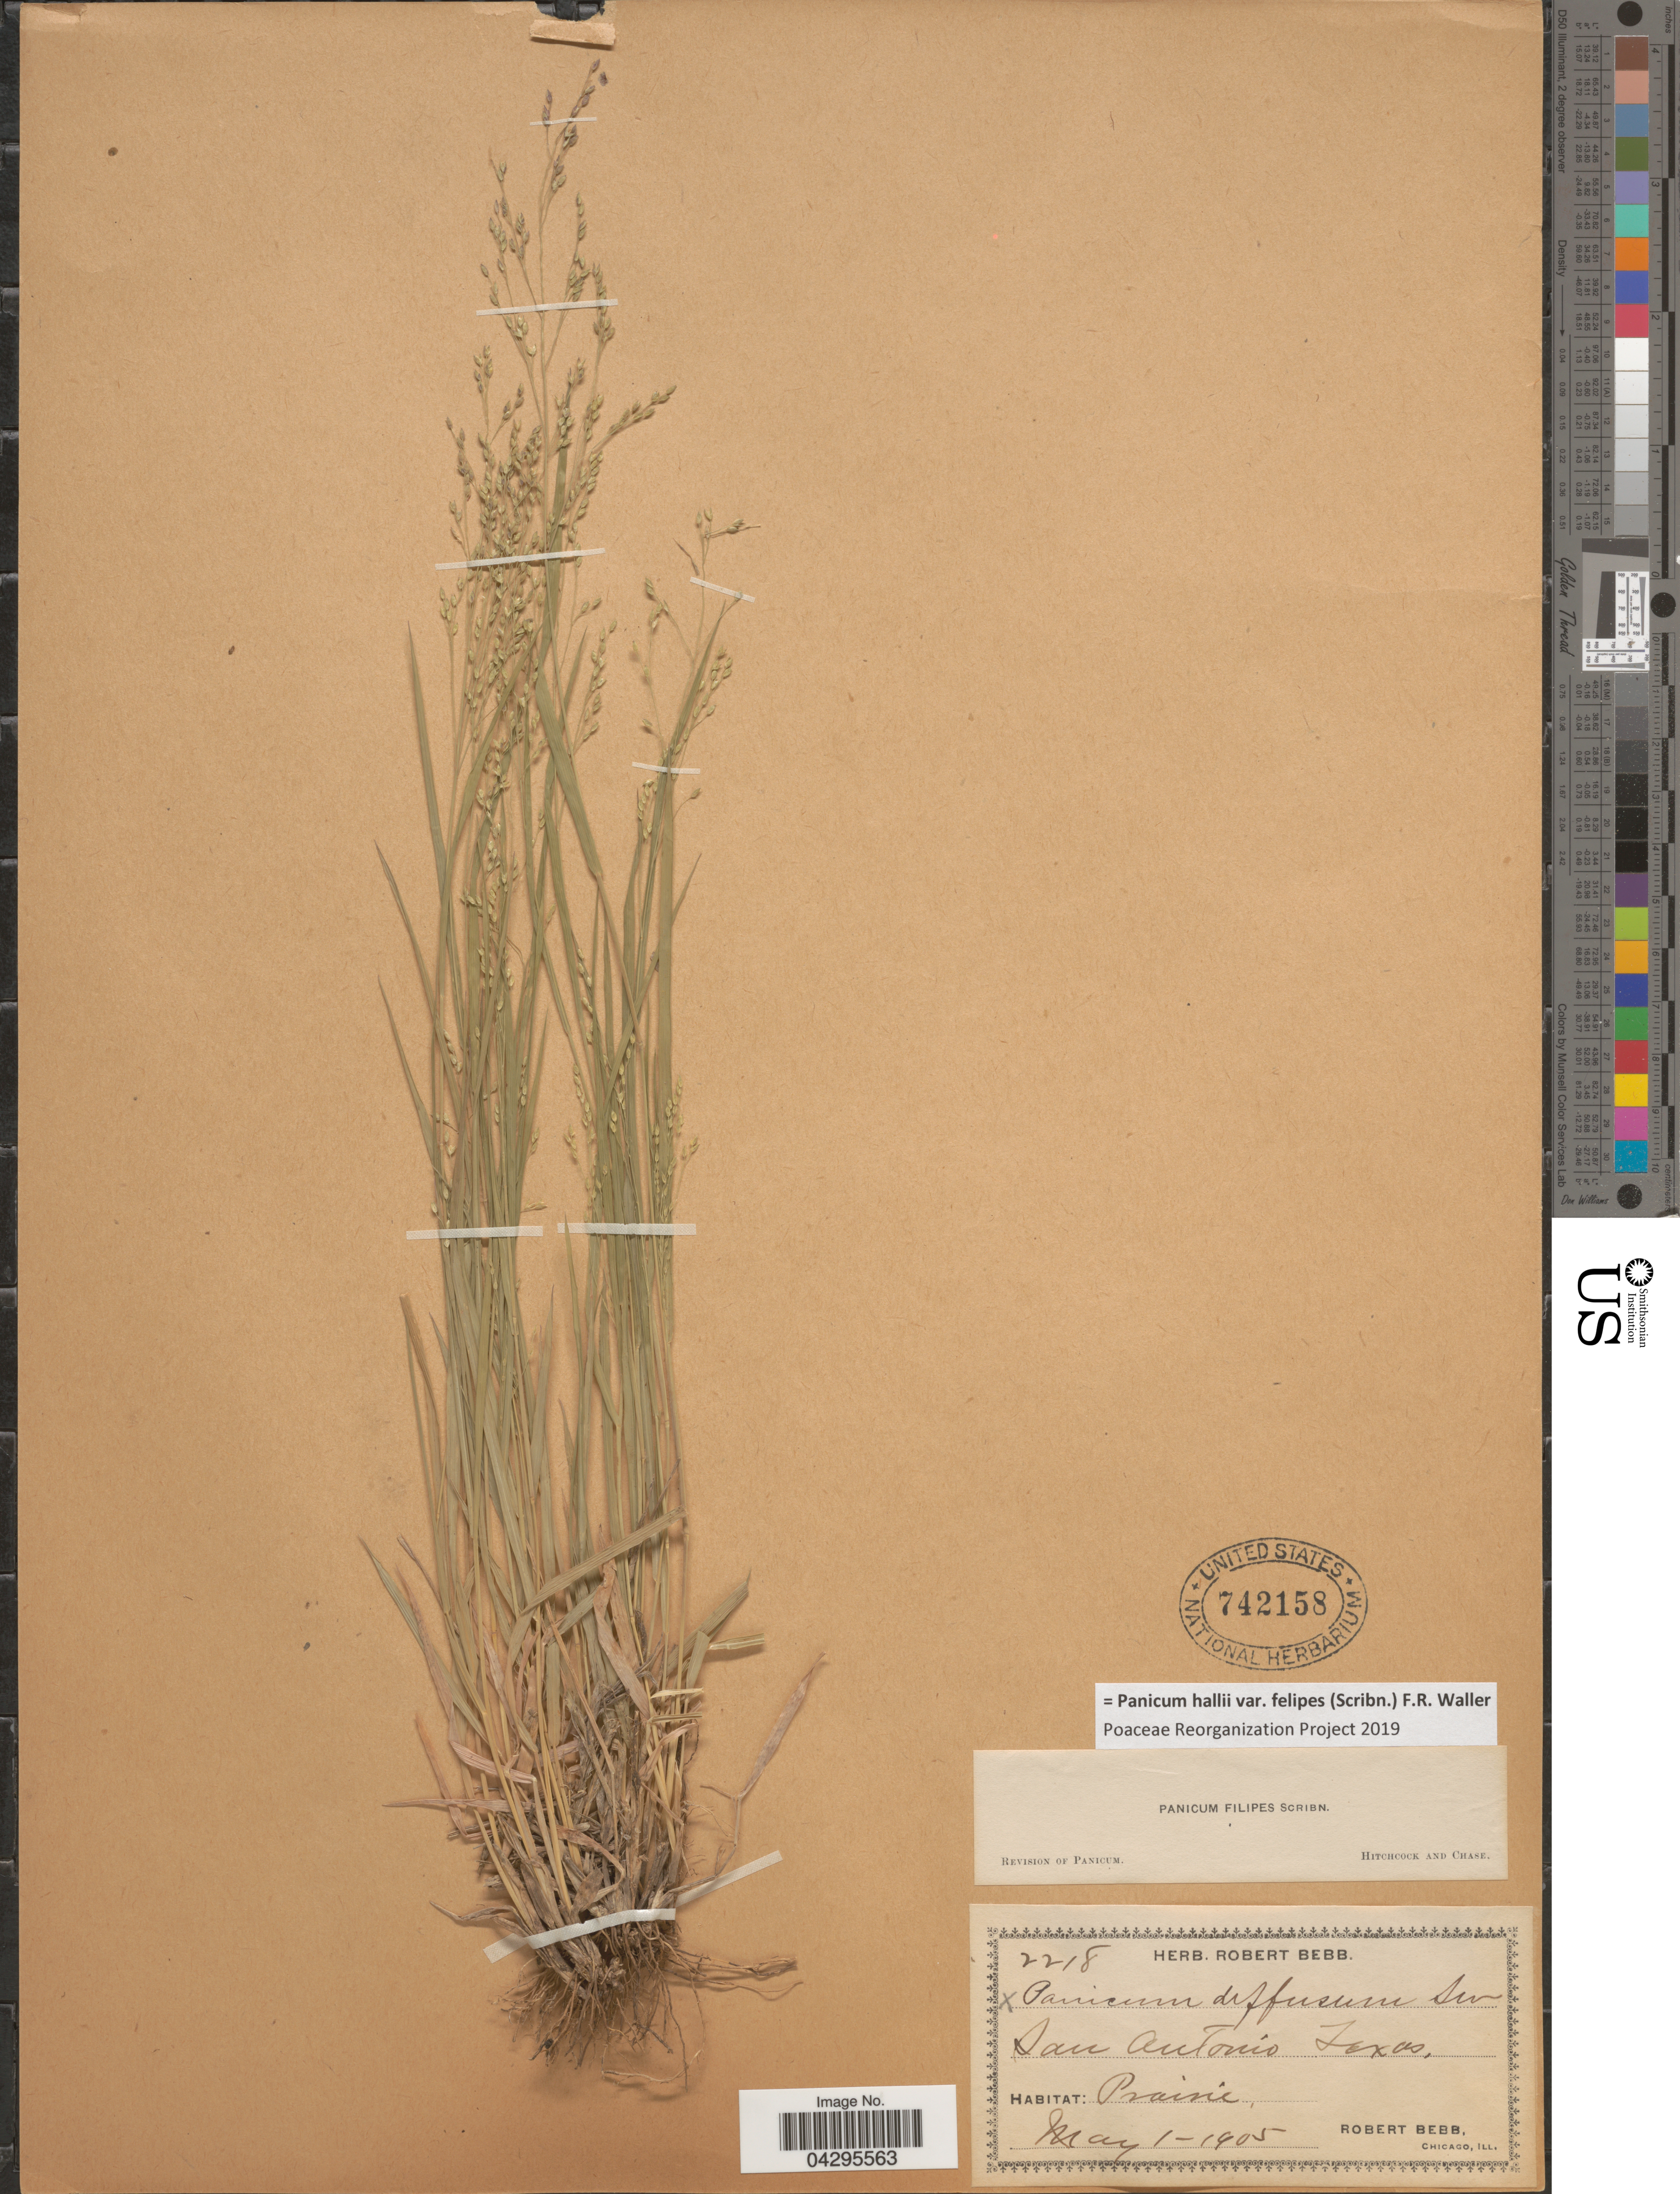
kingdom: Plantae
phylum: Tracheophyta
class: Liliopsida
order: Poales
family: Poaceae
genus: Panicum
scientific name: Panicum hallii var. felipes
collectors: R. Bebb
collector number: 2218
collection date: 1905-05-01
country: United States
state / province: Texas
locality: San Antonio.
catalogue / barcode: US 742158